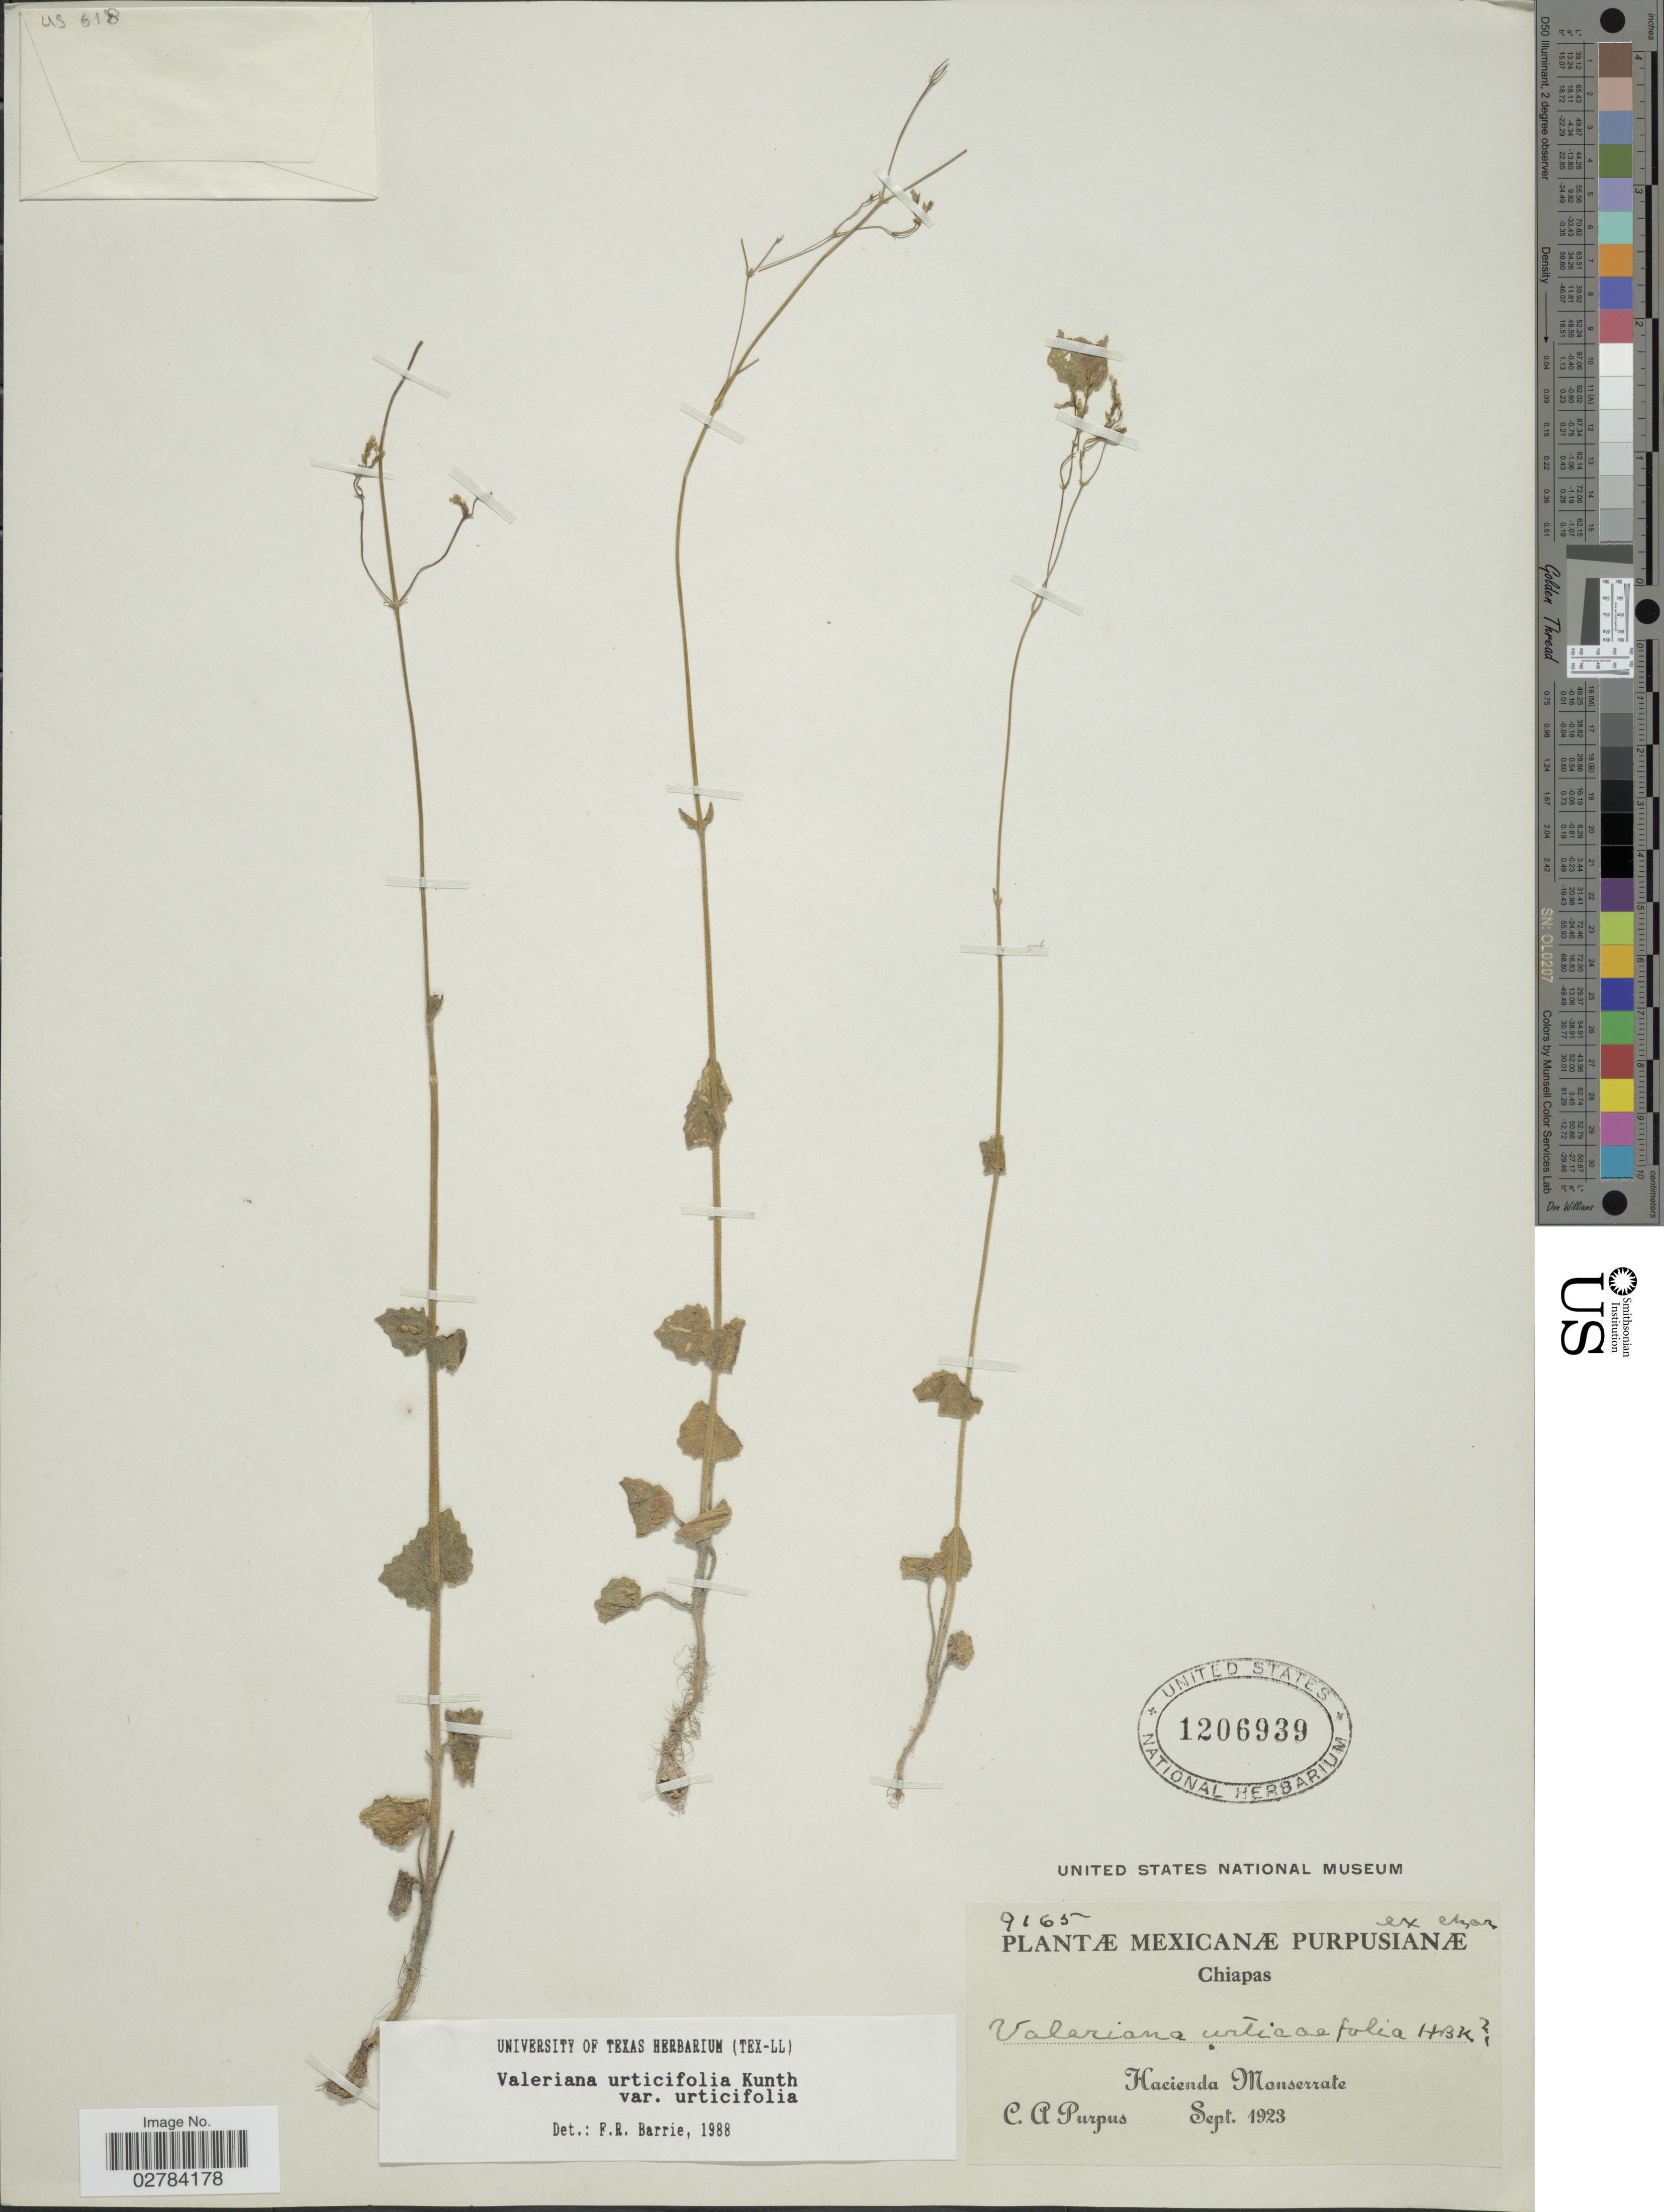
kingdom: Plantae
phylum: Tracheophyta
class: Magnoliopsida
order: Dipsacales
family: Caprifoliaceae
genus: Valeriana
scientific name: Valeriana urticifolia var. urticifolia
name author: Kunth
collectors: C. A. Purpus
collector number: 9165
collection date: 1923-09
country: Mexico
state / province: Chiapas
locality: Hacienda Monserrate.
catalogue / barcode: US 1206939